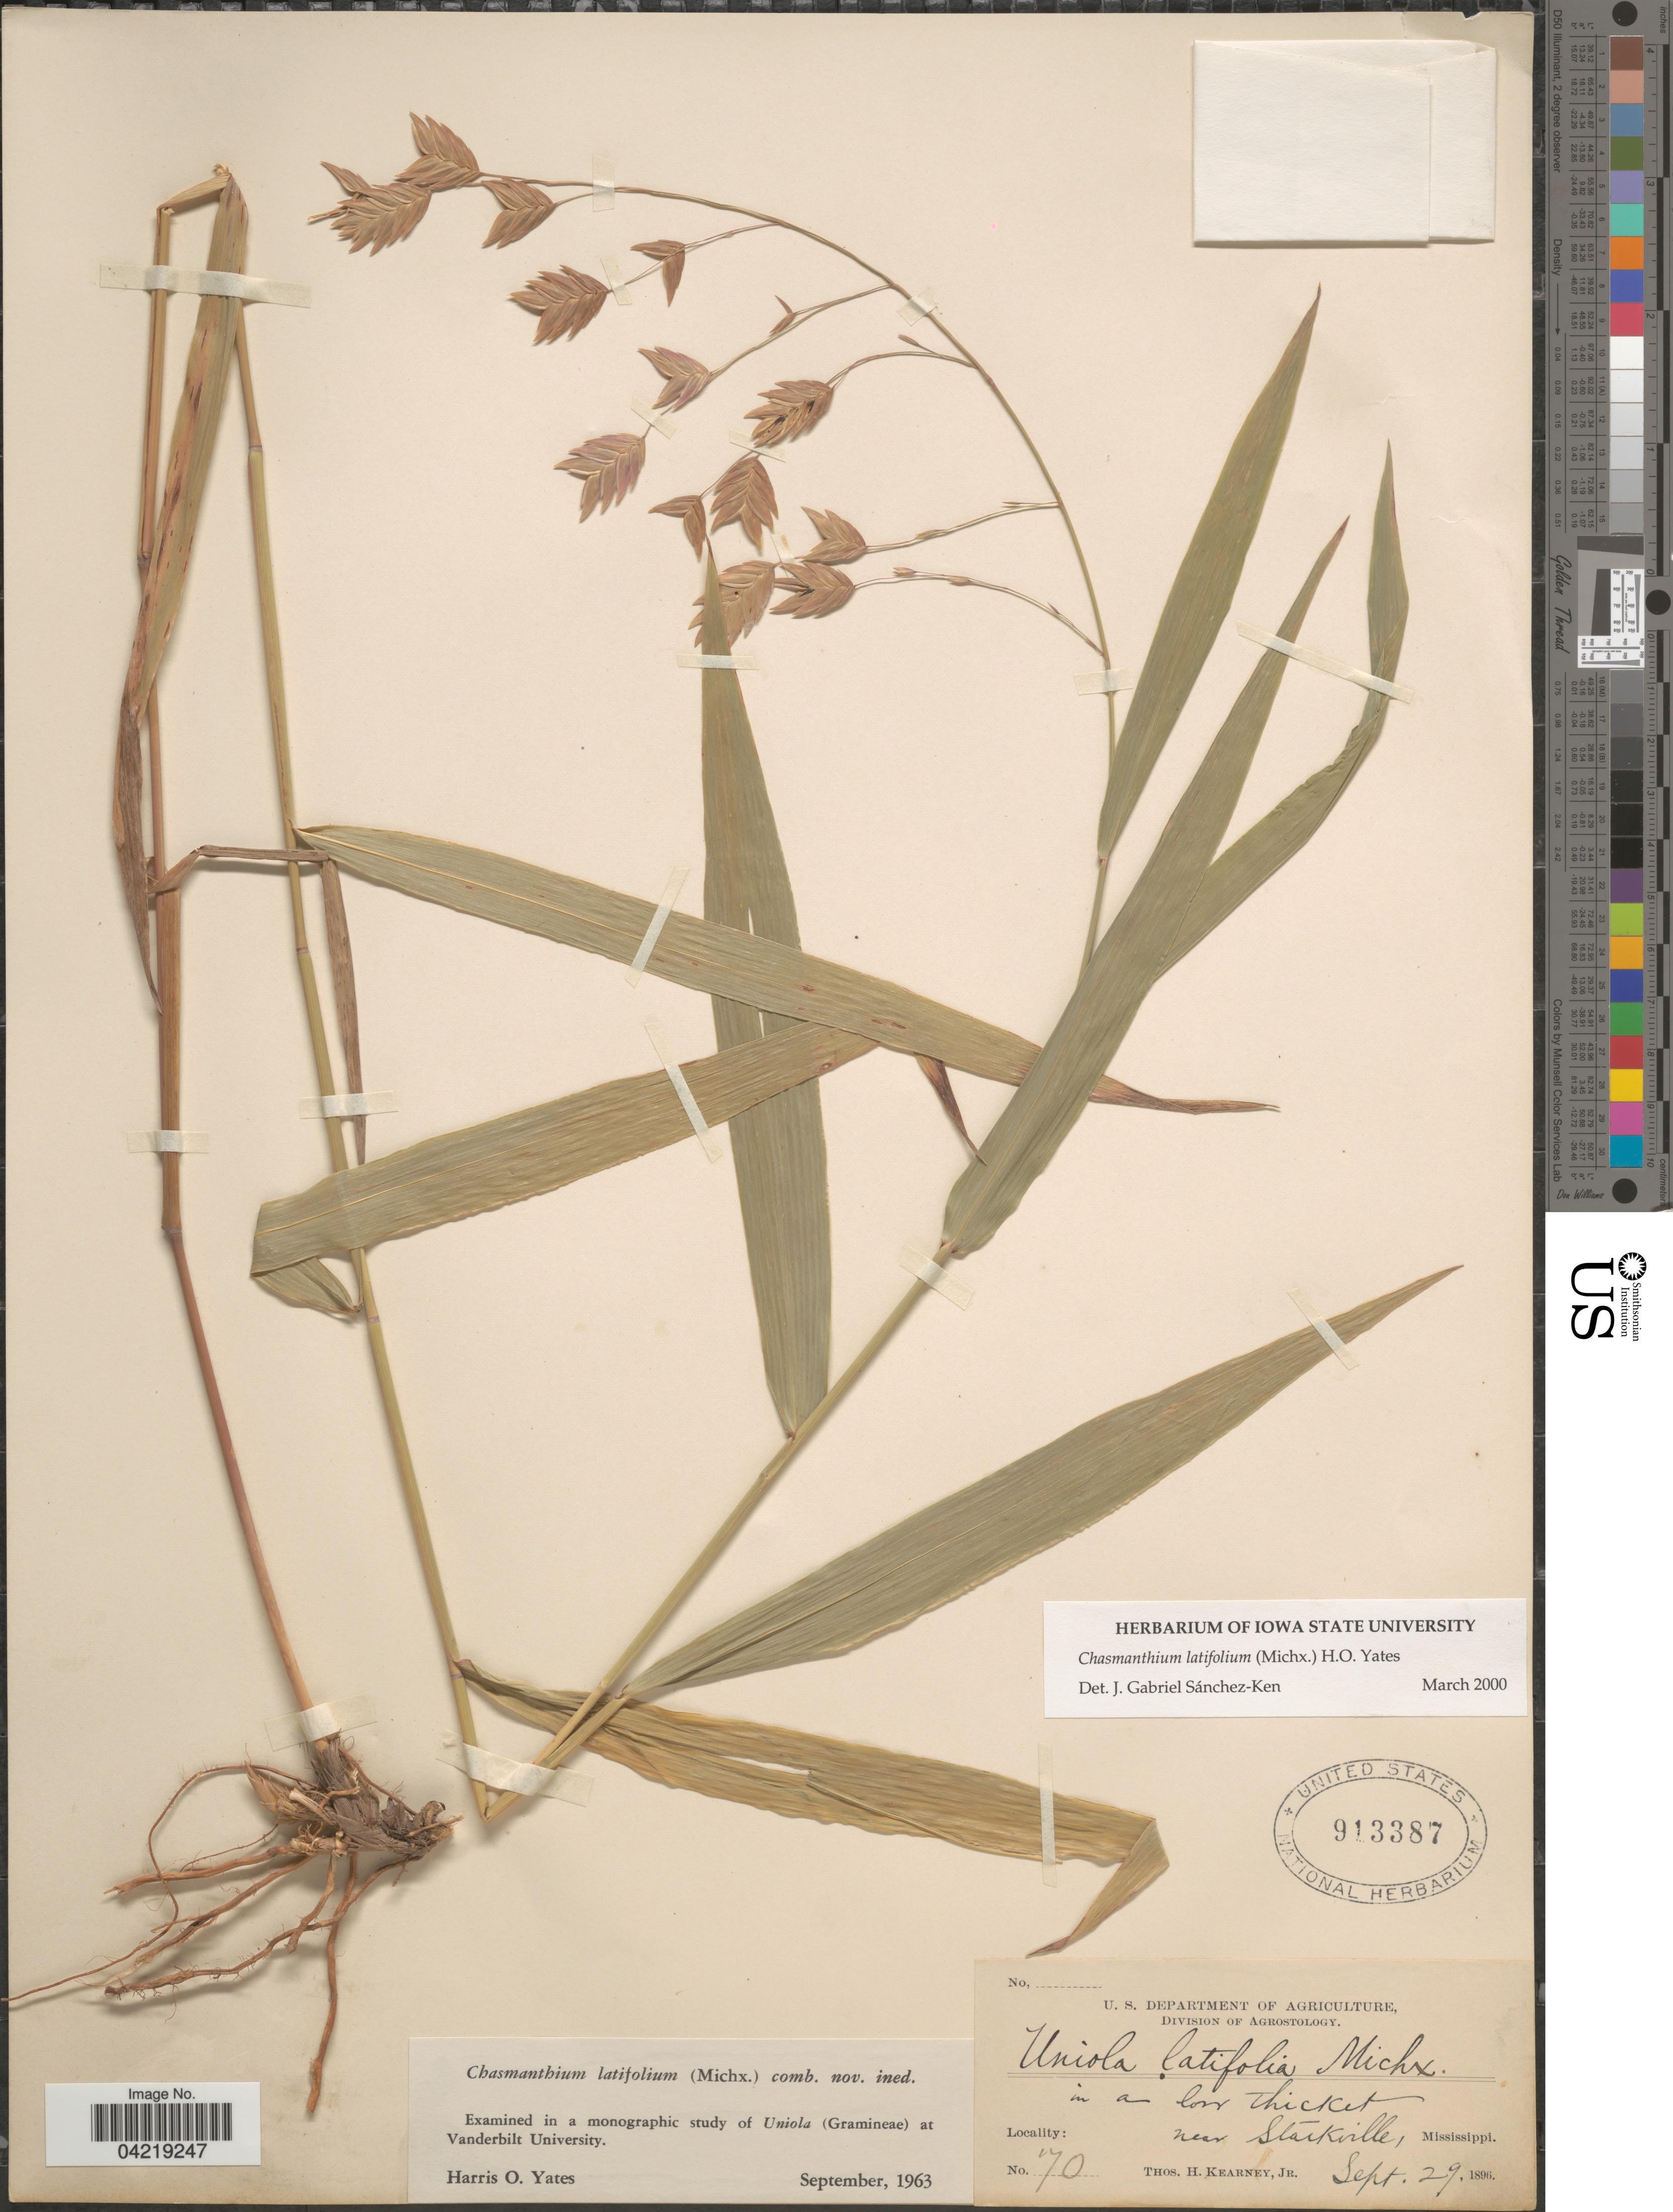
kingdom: Plantae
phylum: Tracheophyta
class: Liliopsida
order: Poales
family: Poaceae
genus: Chasmanthium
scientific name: Chasmanthium latifolium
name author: (Michx.) H.O. Yates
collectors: T. H. Kearney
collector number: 70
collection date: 1896-09-29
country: United States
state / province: Mississippi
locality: In a low thicket. Near Starkville.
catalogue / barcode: US 913387